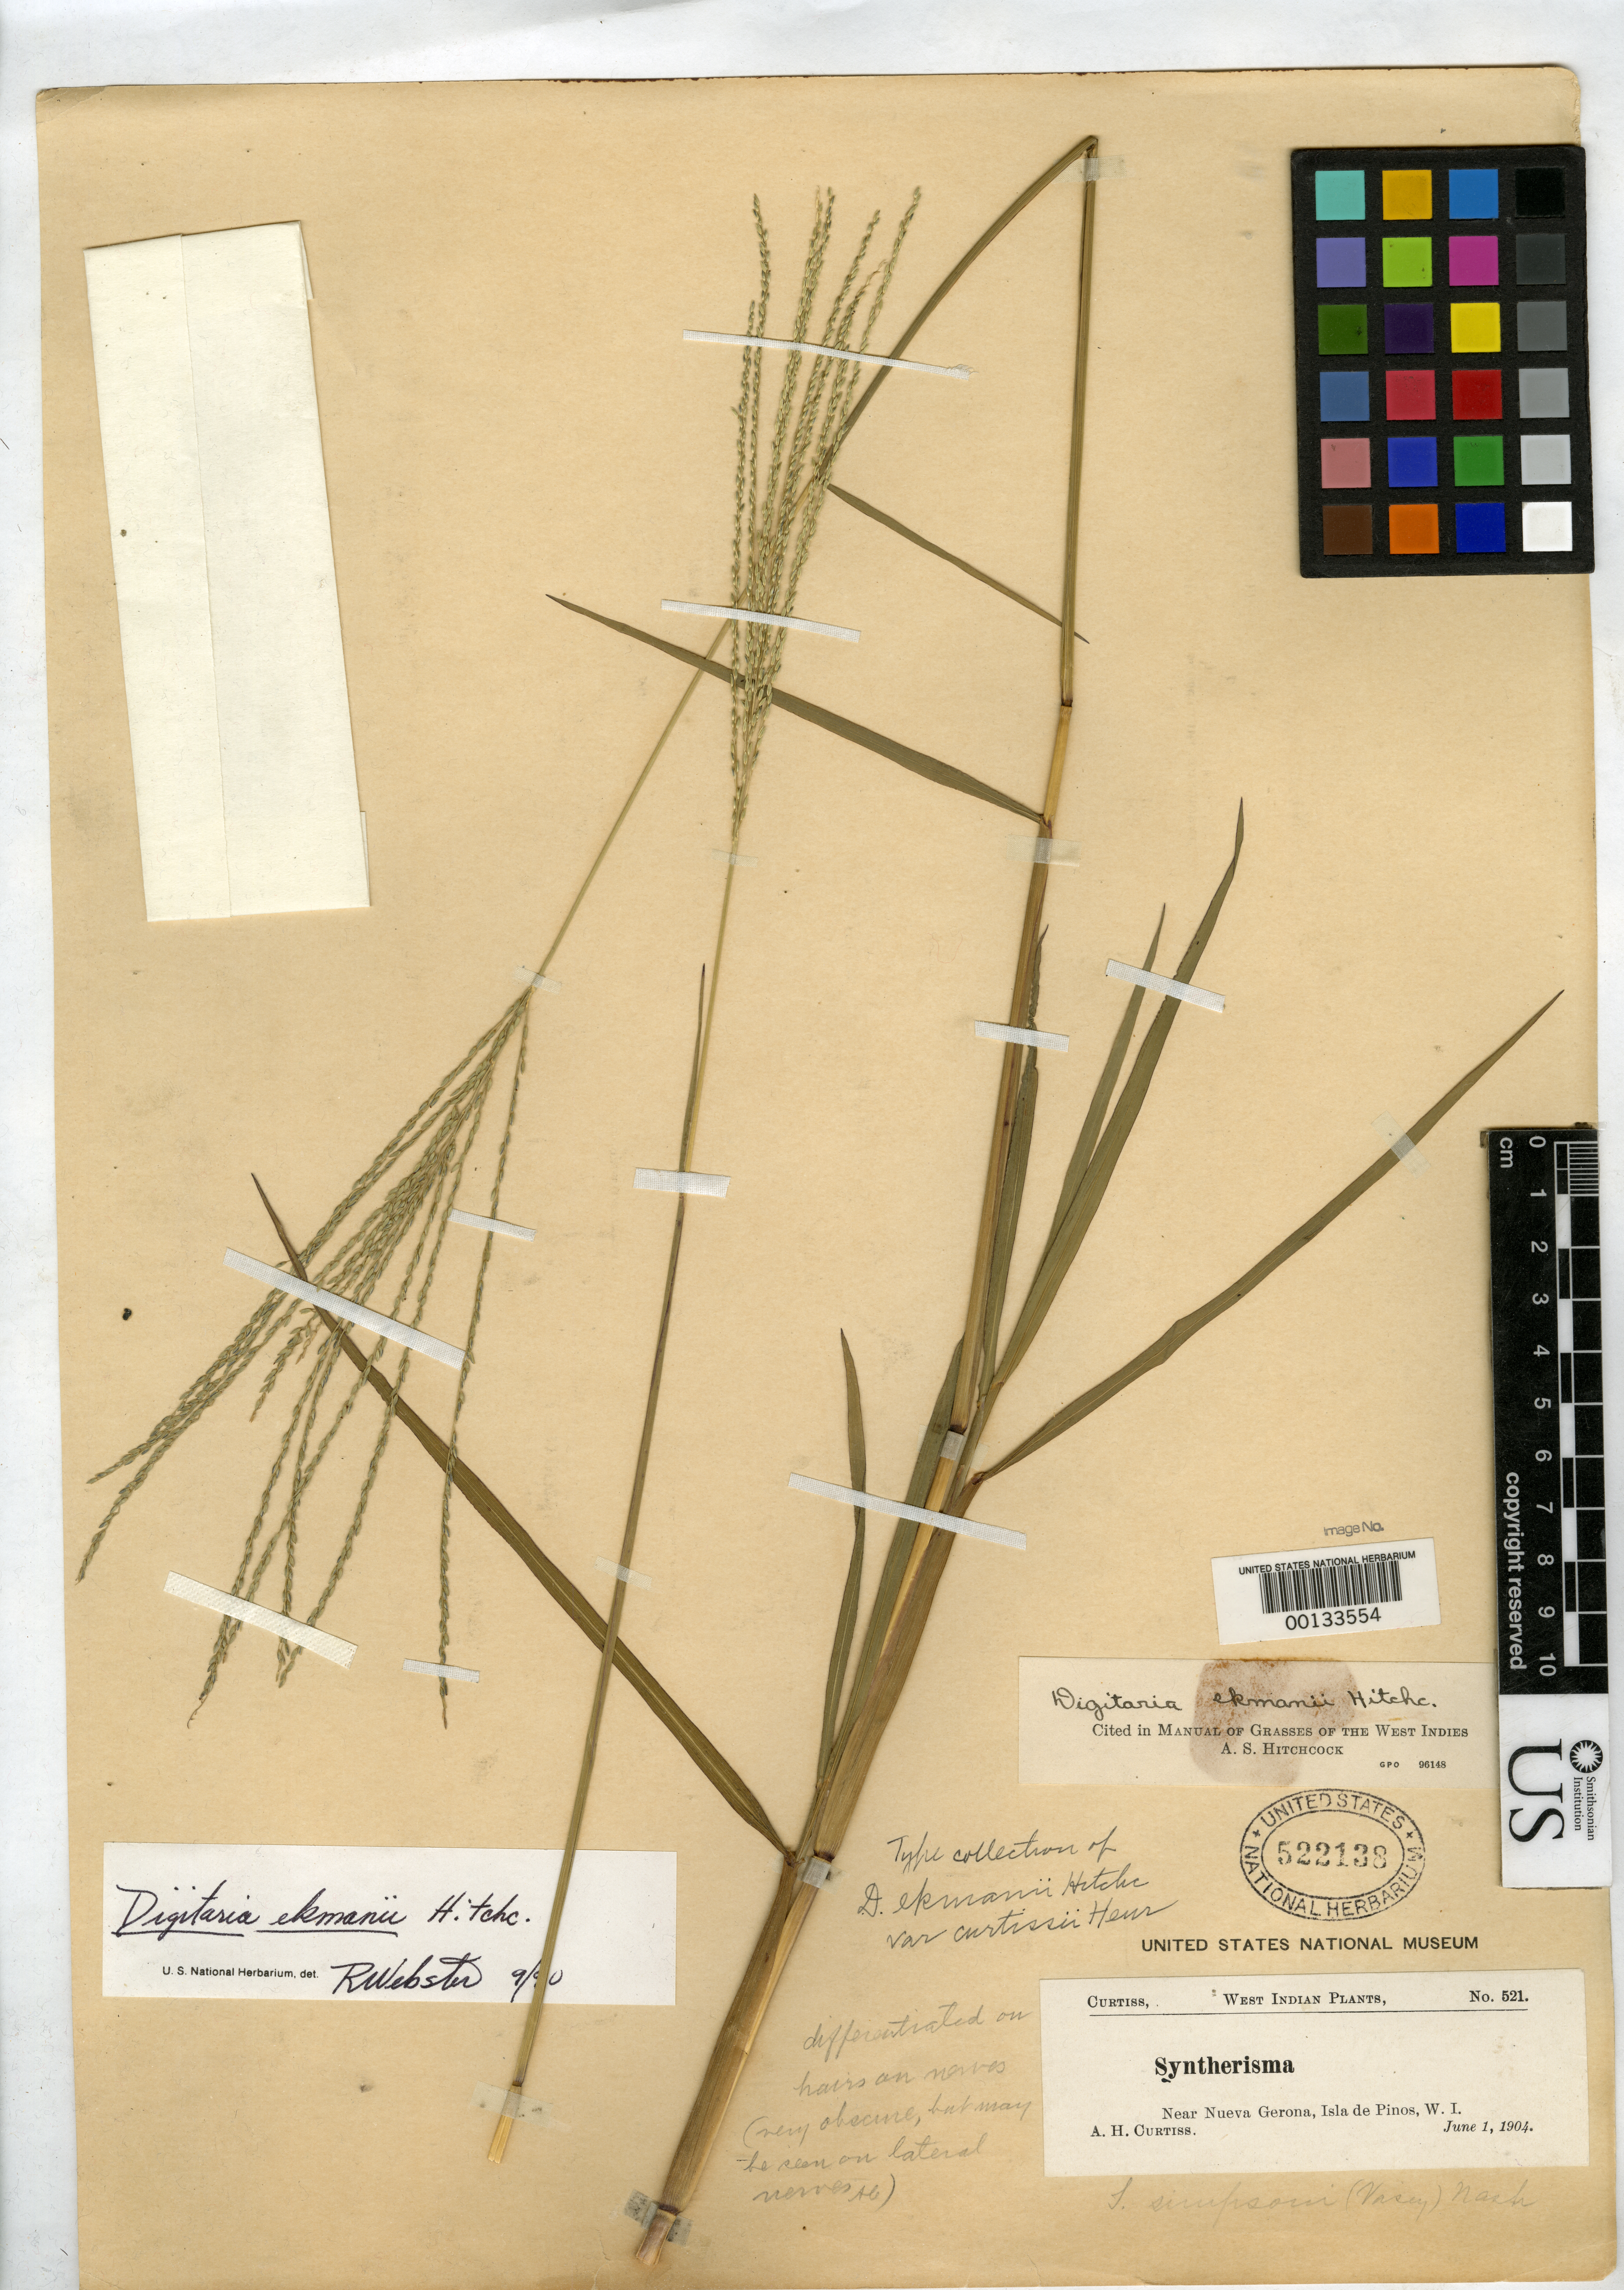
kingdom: Plantae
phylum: Tracheophyta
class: Liliopsida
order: Poales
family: Poaceae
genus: Digitaria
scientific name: Digitaria ekmanii var. curtissii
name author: Henr.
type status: Isotype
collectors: A. H. Curtiss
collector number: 521 w.i.p.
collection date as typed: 01 Jun 1904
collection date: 1904-06-01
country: Cuba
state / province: Isla de La Juventud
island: Isla de La Juventud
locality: Nueva Gerona.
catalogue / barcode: US 522138